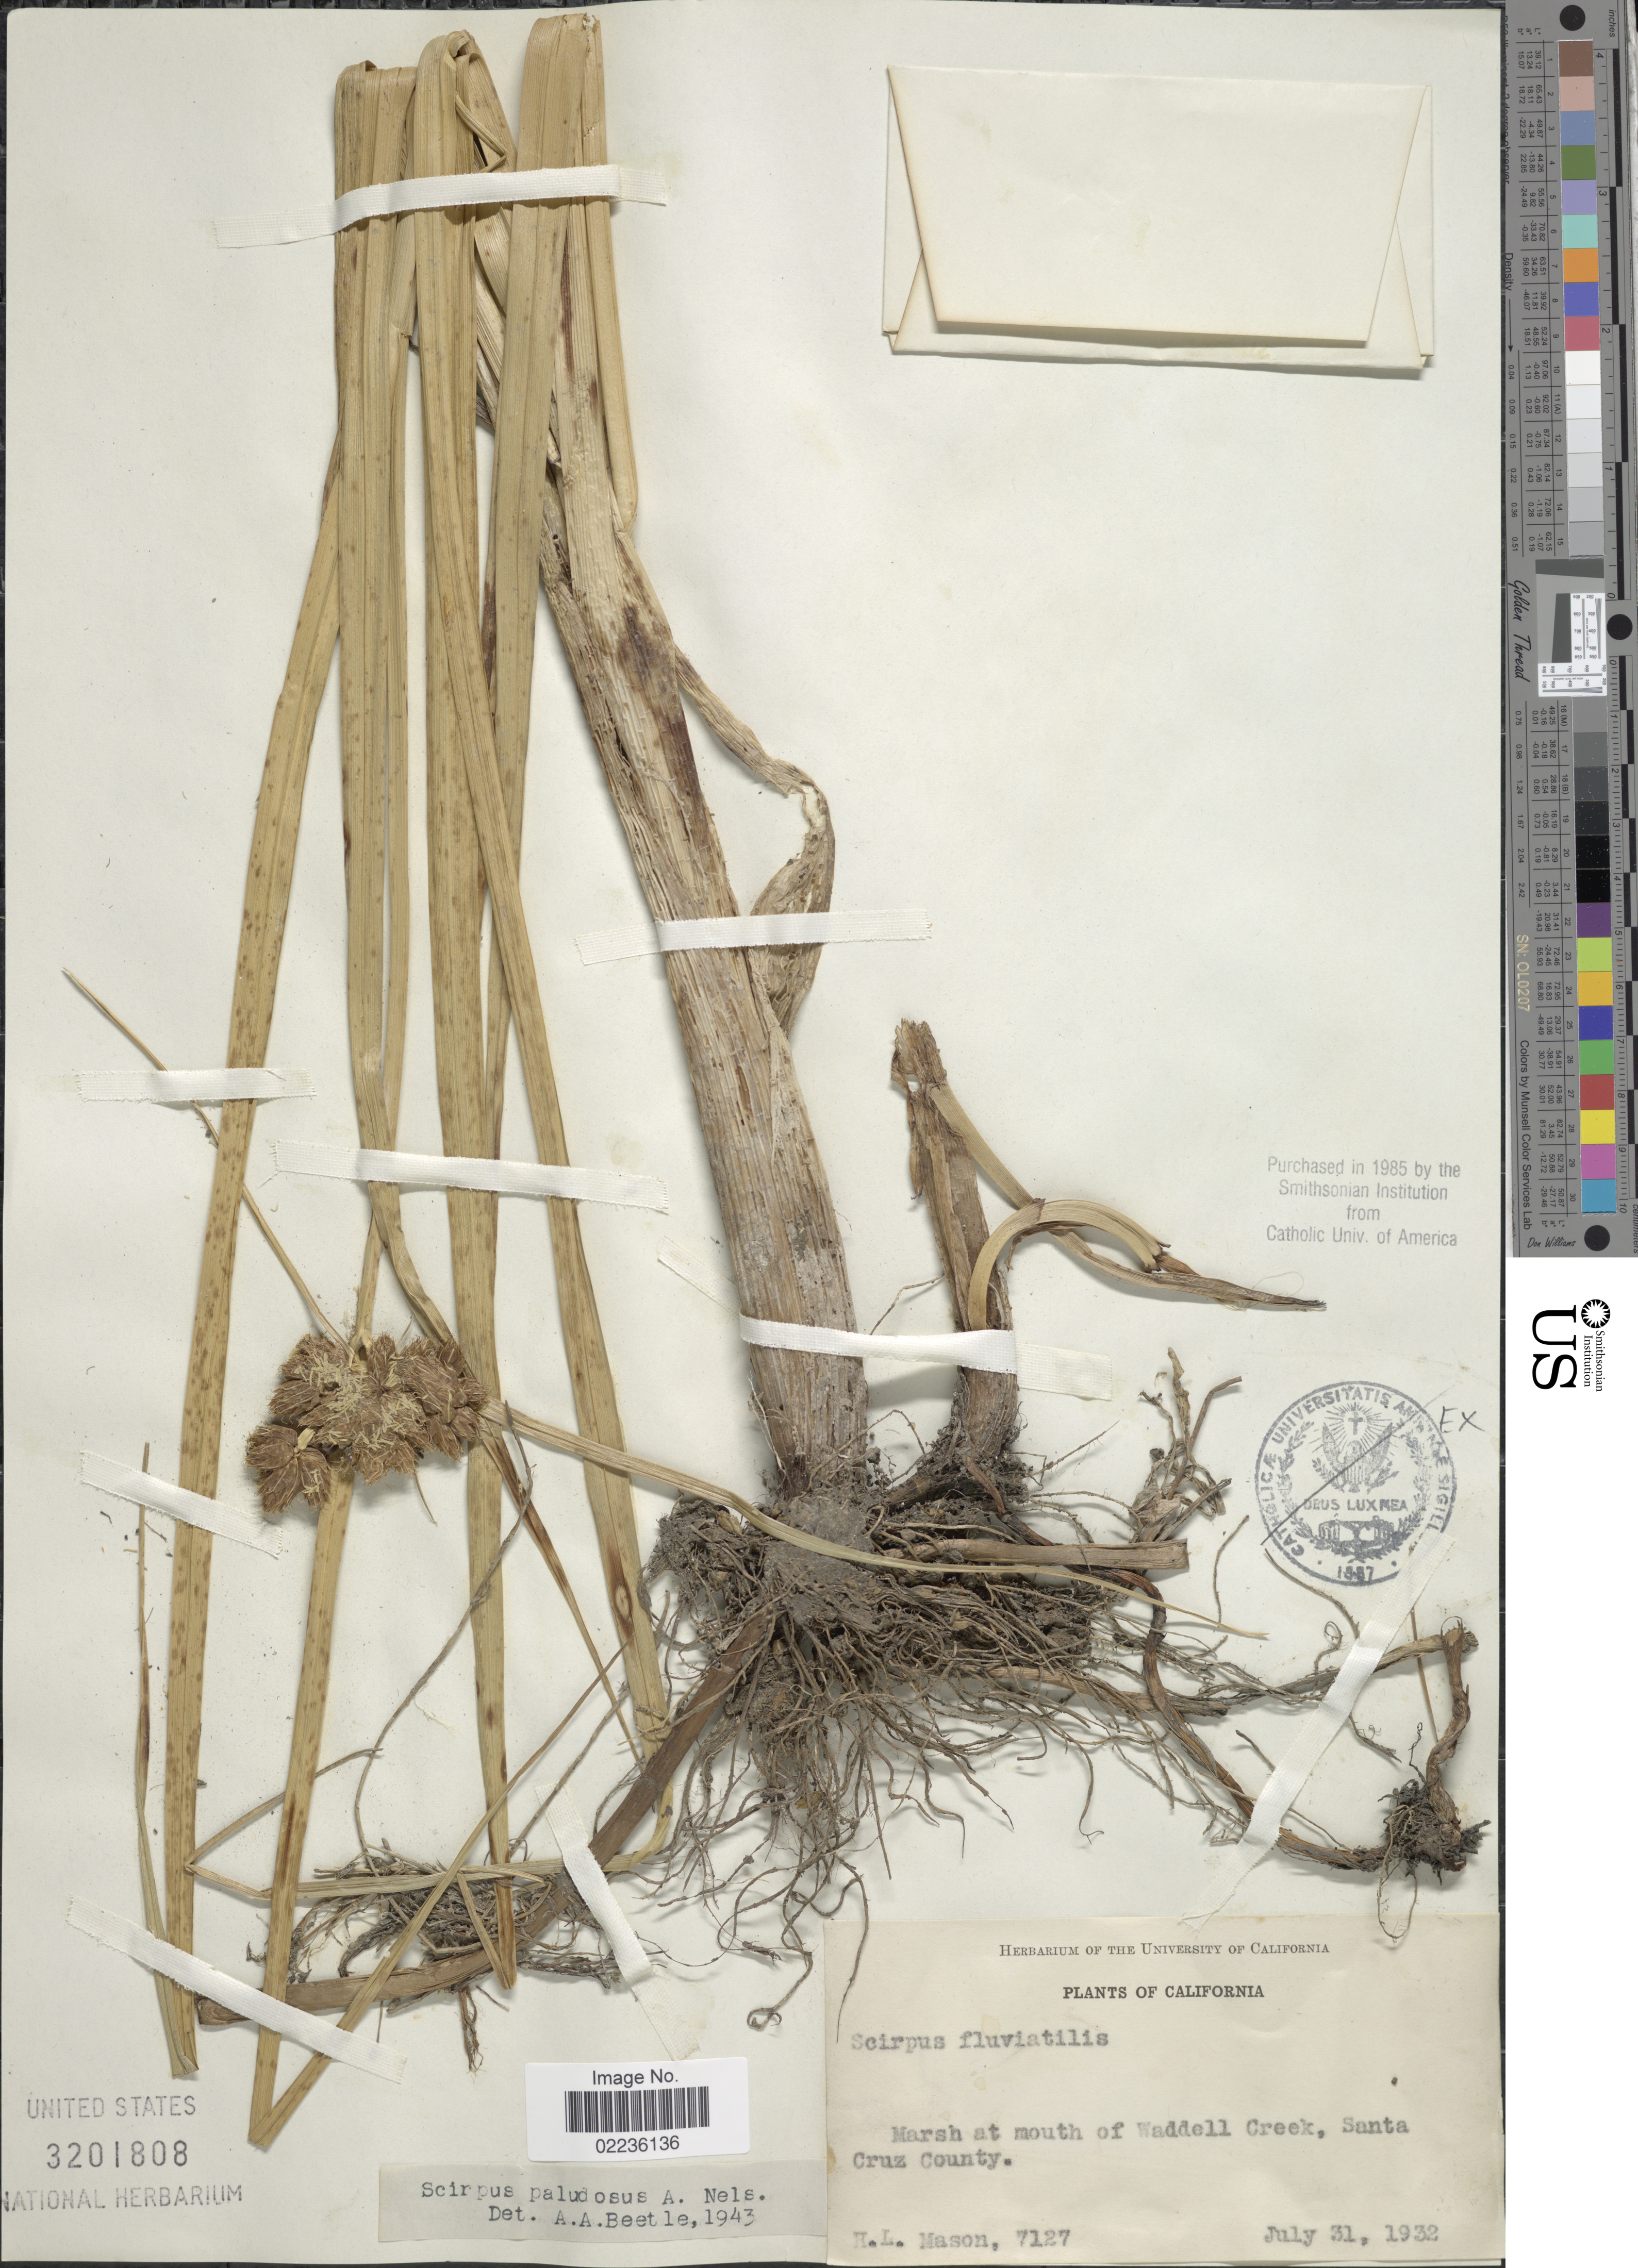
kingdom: Plantae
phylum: Tracheophyta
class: Liliopsida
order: Poales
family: Cyperaceae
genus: Bolboschoenus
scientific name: Bolboschoenus maritimus subsp. paludosus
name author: (A. Nelson) T. Koyama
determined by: Strong, M. T., (US), Smithsonian Institution - National Museum of Natural History (UNITED STATES)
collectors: H. L. Mason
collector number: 7127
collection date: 1932-07-31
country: United States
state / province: California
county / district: Santa Cruz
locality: Marsh at mouth of Waddell Creek, Santa Cruz County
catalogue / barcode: US 3201808